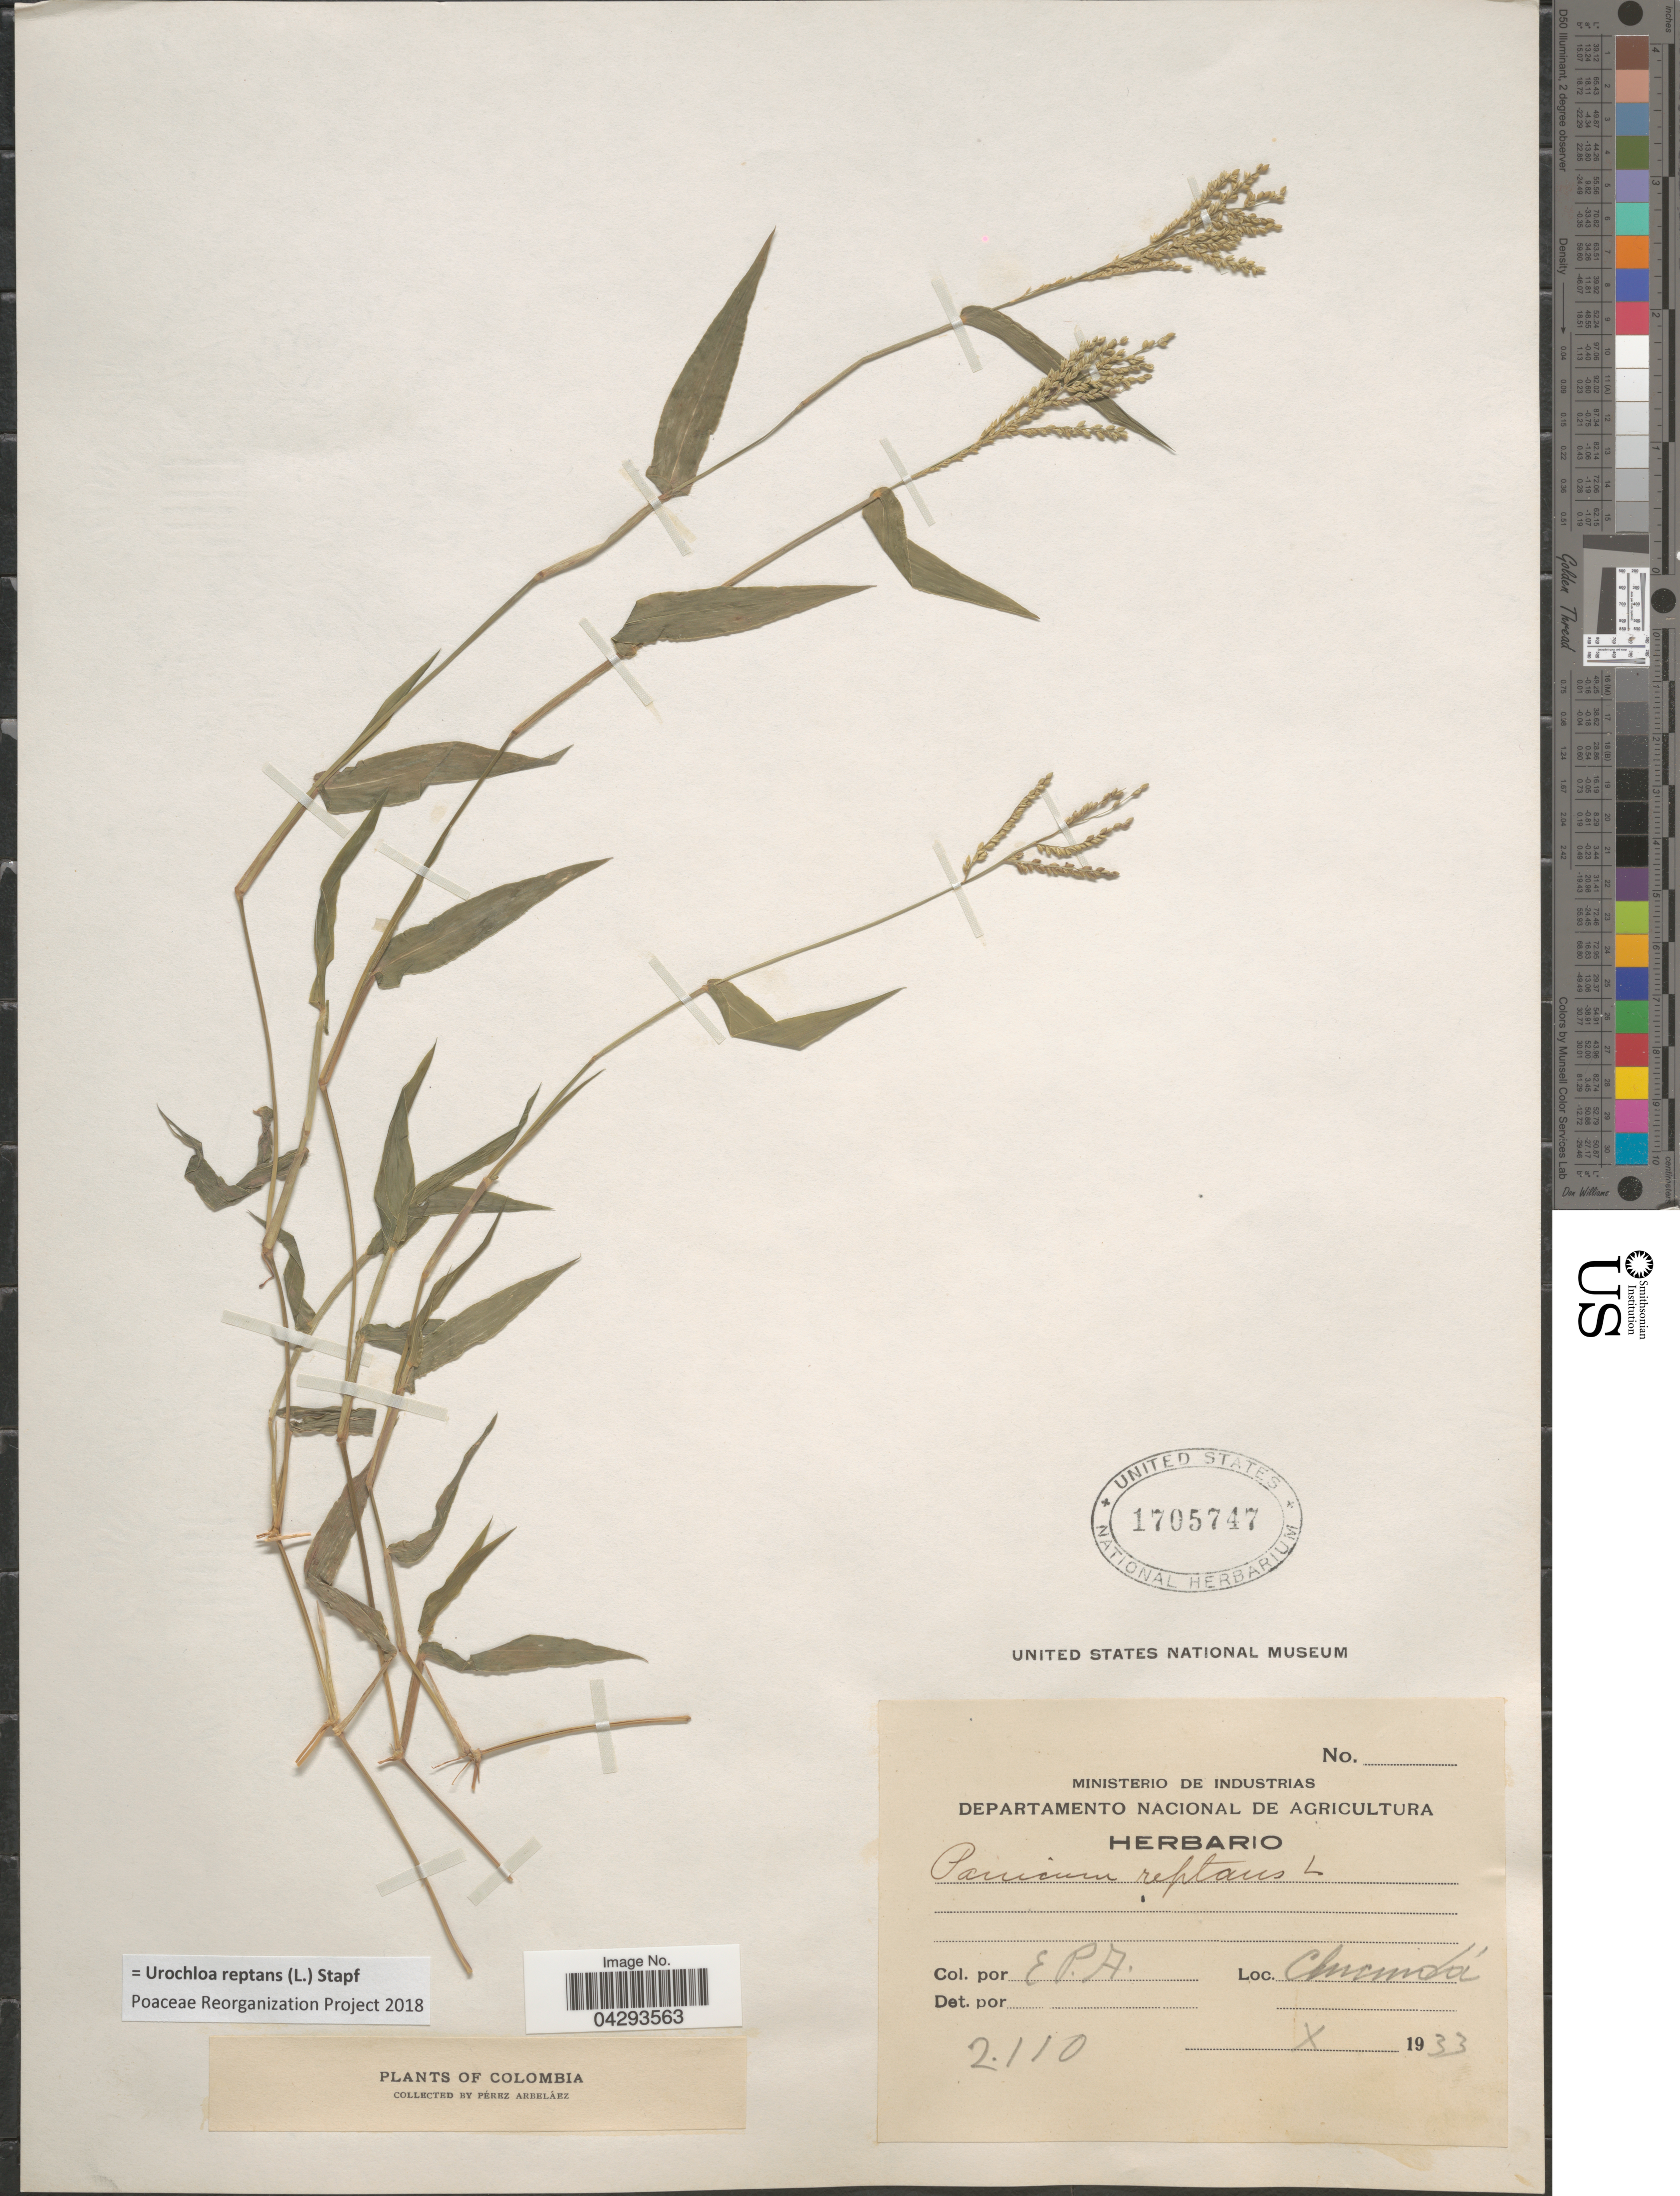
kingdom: Plantae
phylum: Tracheophyta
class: Liliopsida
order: Poales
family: Poaceae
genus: Urochloa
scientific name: Urochloa reptans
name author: (L.) Stapf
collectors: E. Pérez Arbeláez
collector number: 2110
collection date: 1933-10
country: Colombia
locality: Chumba.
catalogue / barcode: US 1705747